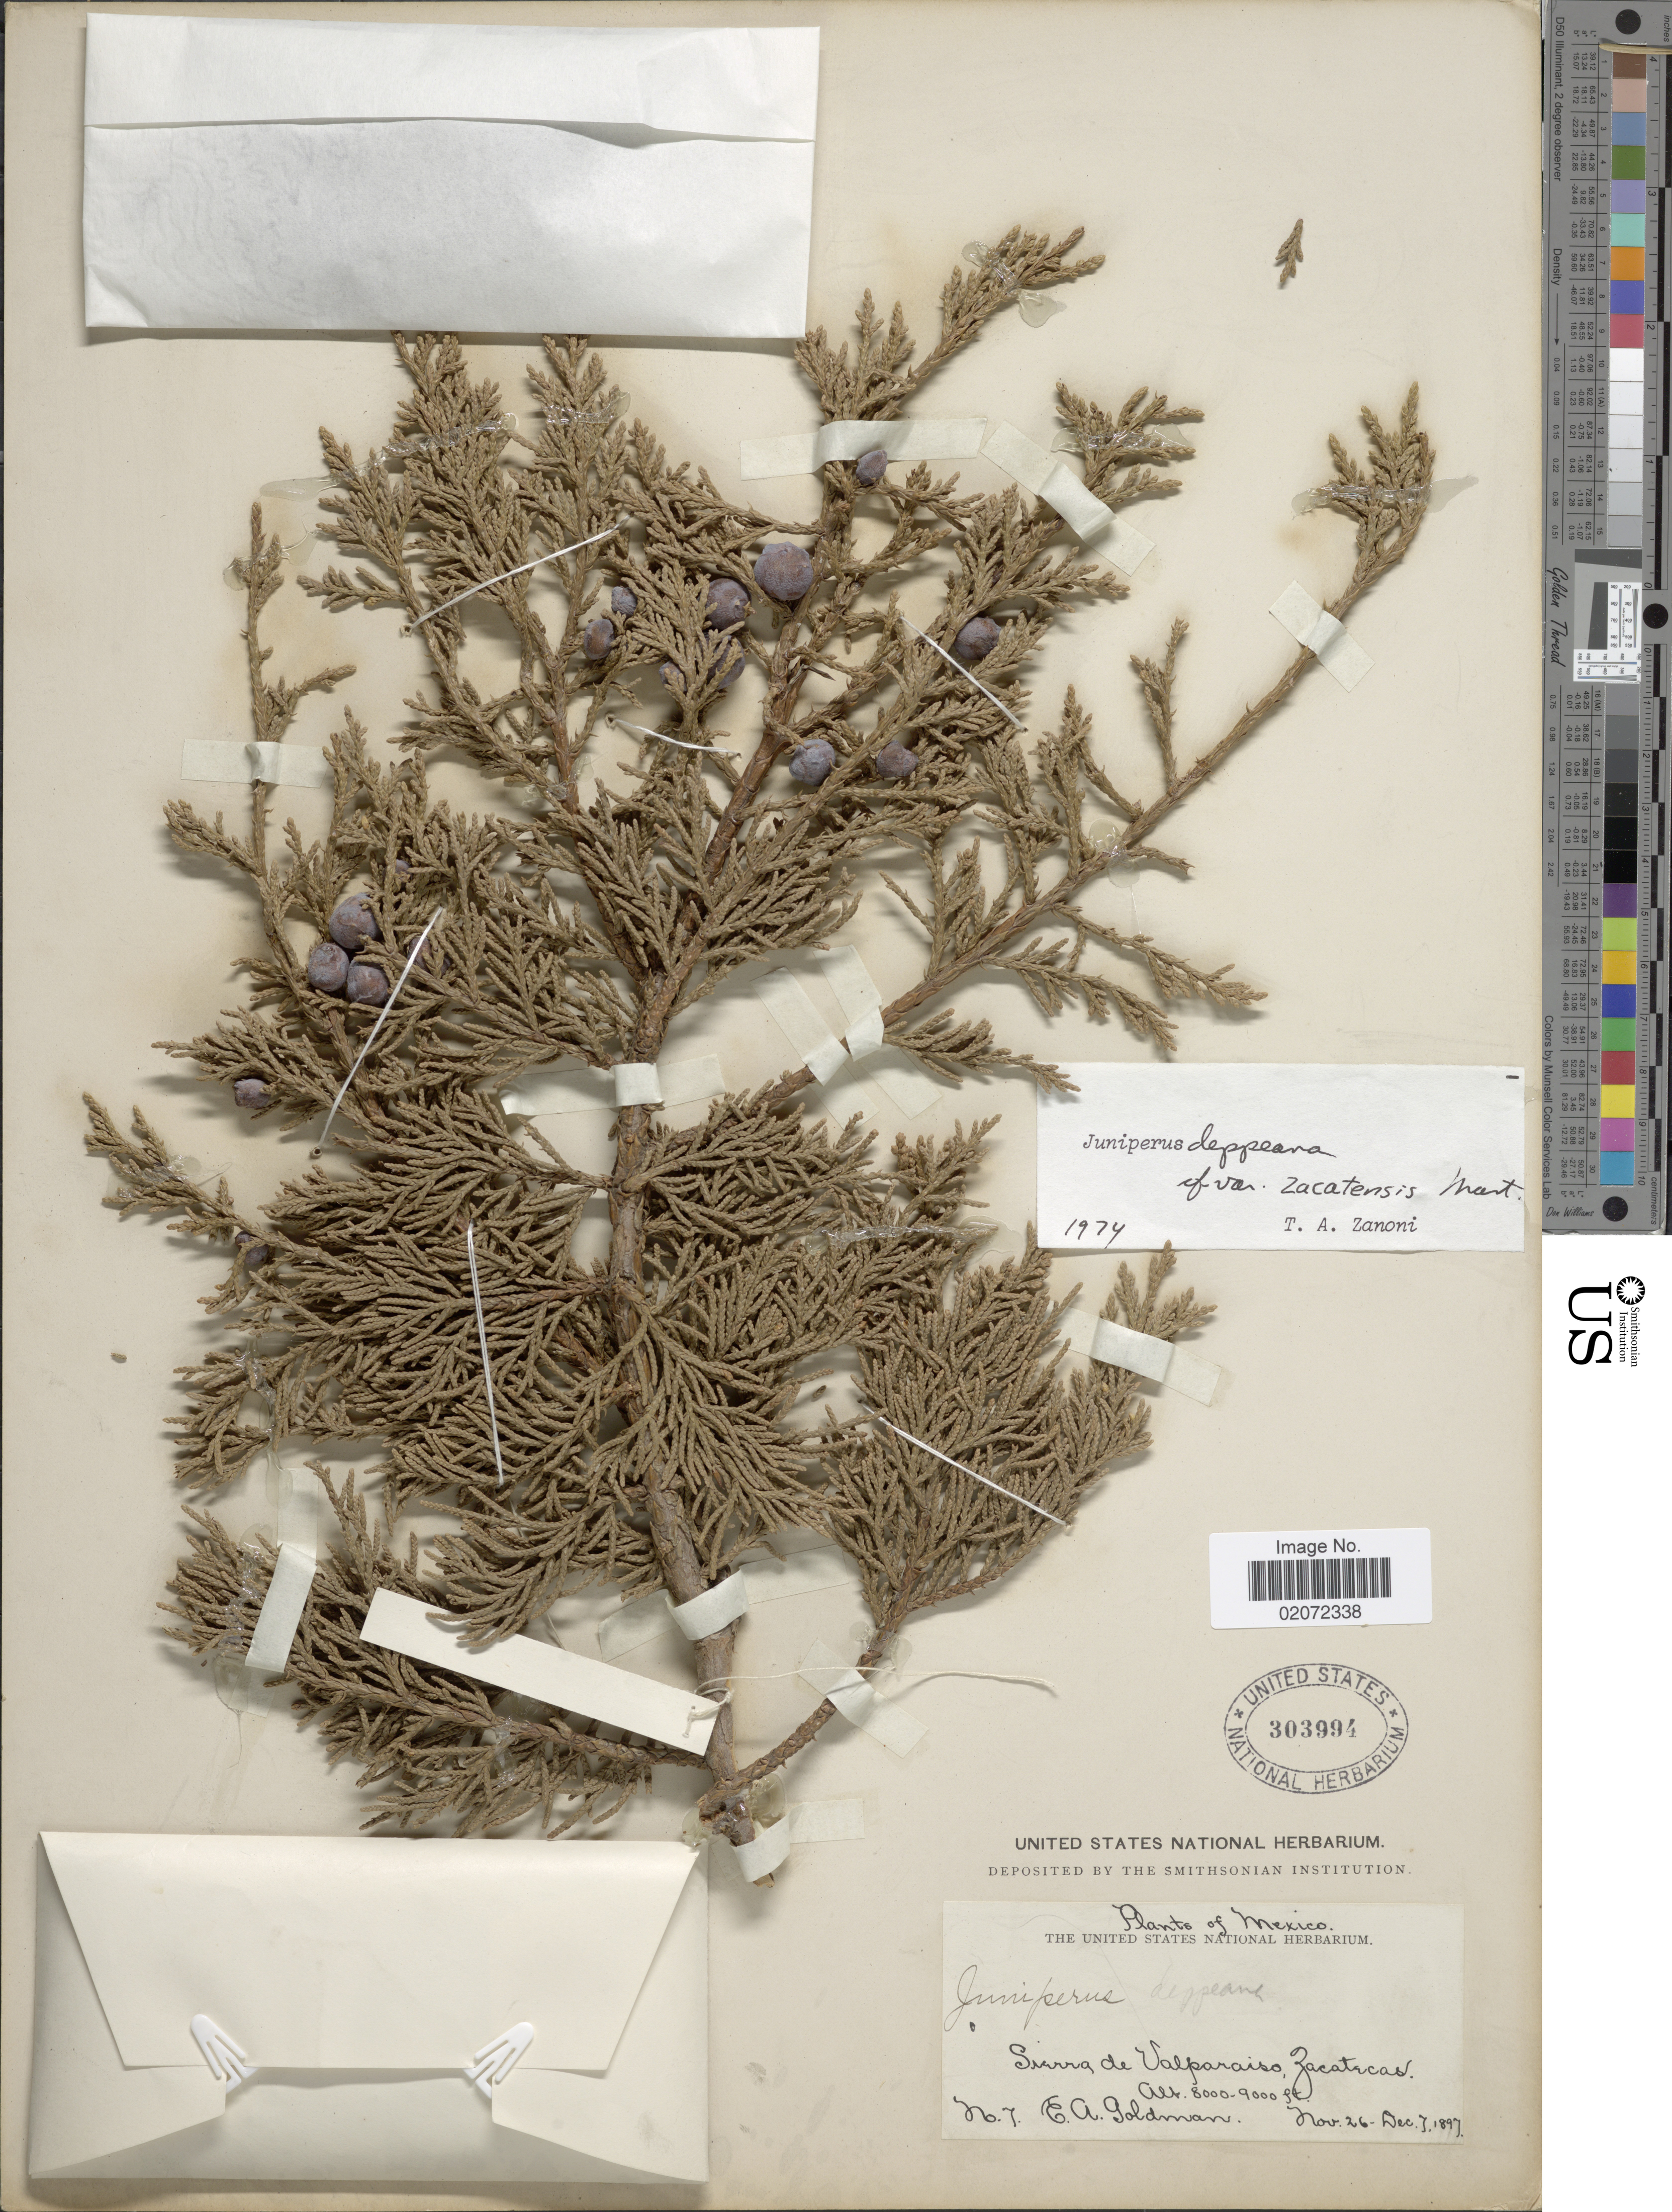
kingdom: Plantae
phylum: Tracheophyta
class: Pinopsida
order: Pinales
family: Cupressaceae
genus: Juniperus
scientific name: Juniperus deppeana var. zacatecensis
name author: Martínez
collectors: E. A. Goldman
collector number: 7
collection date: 1897-11-26/1897-12-07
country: Mexico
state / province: Zacatecas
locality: Sierra de Valparaiso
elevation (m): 2438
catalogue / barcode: US 303994